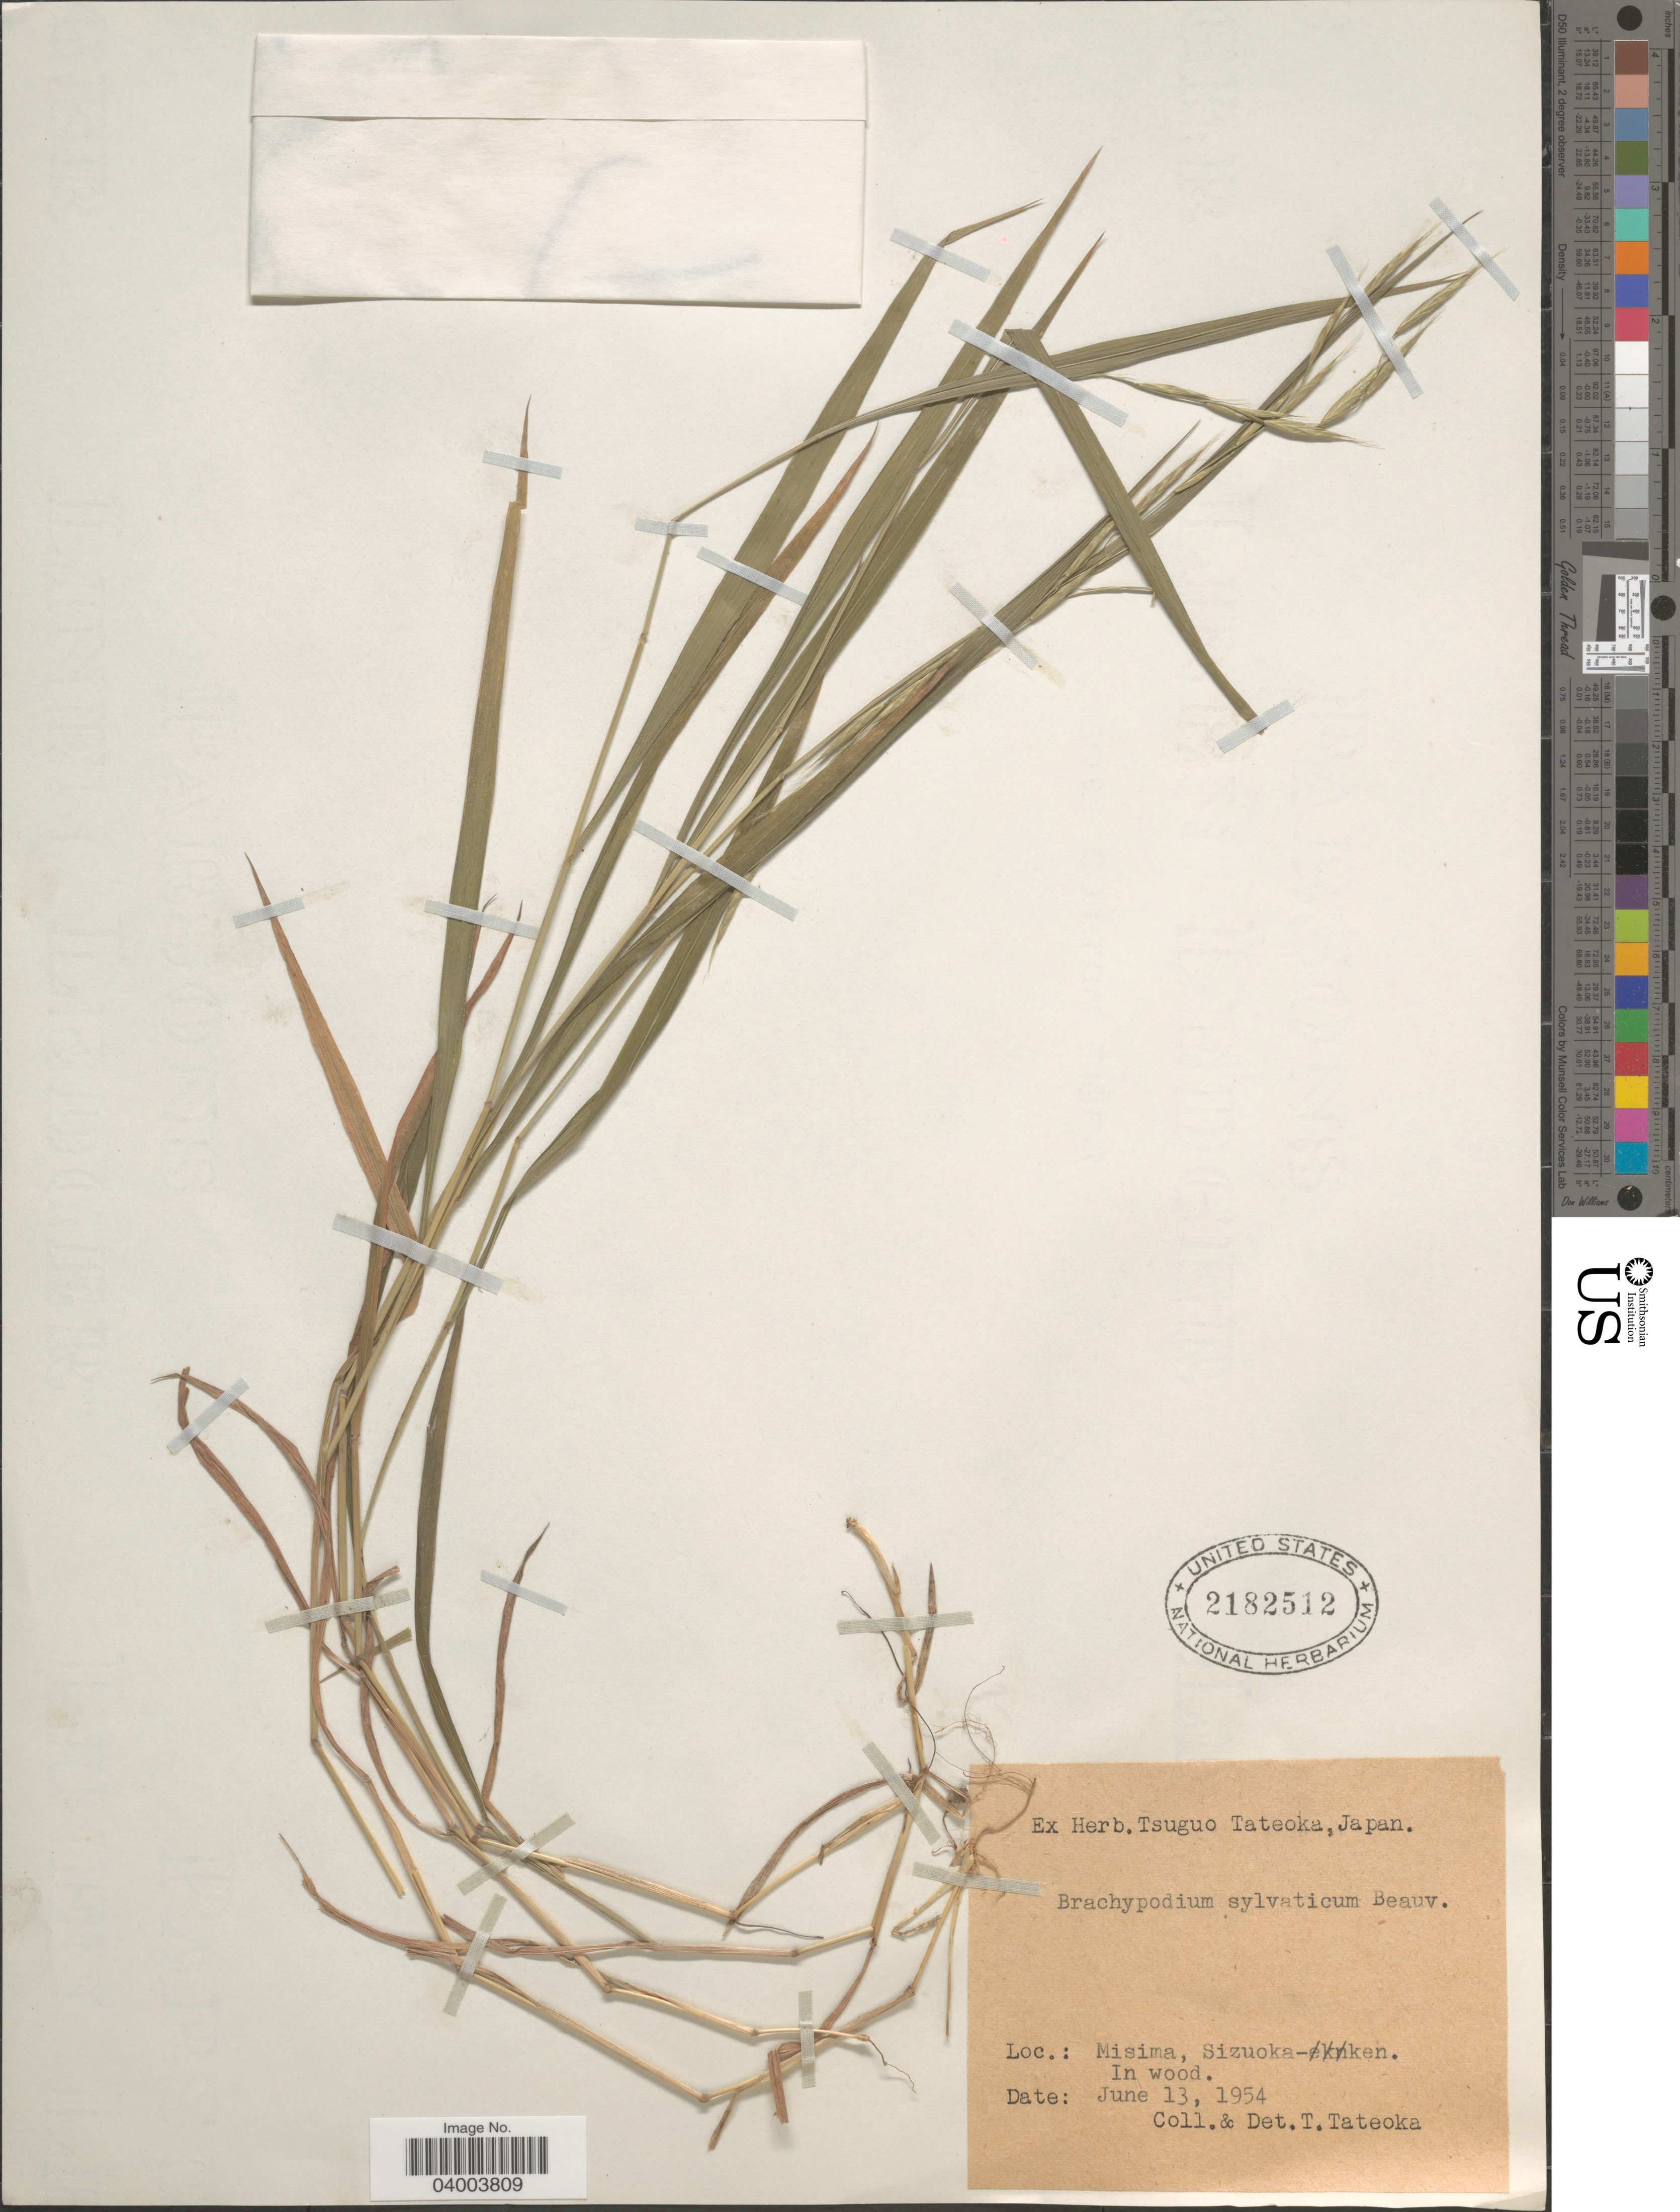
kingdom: Plantae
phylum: Tracheophyta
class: Liliopsida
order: Poales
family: Poaceae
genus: Brachypodium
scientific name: Brachypodium sylvaticum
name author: (Huds.) P. Beauv.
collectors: T. Tateoka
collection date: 1954-06-13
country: Japan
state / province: Sizuoka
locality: Misima, Sizuoka.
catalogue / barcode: US 2182512